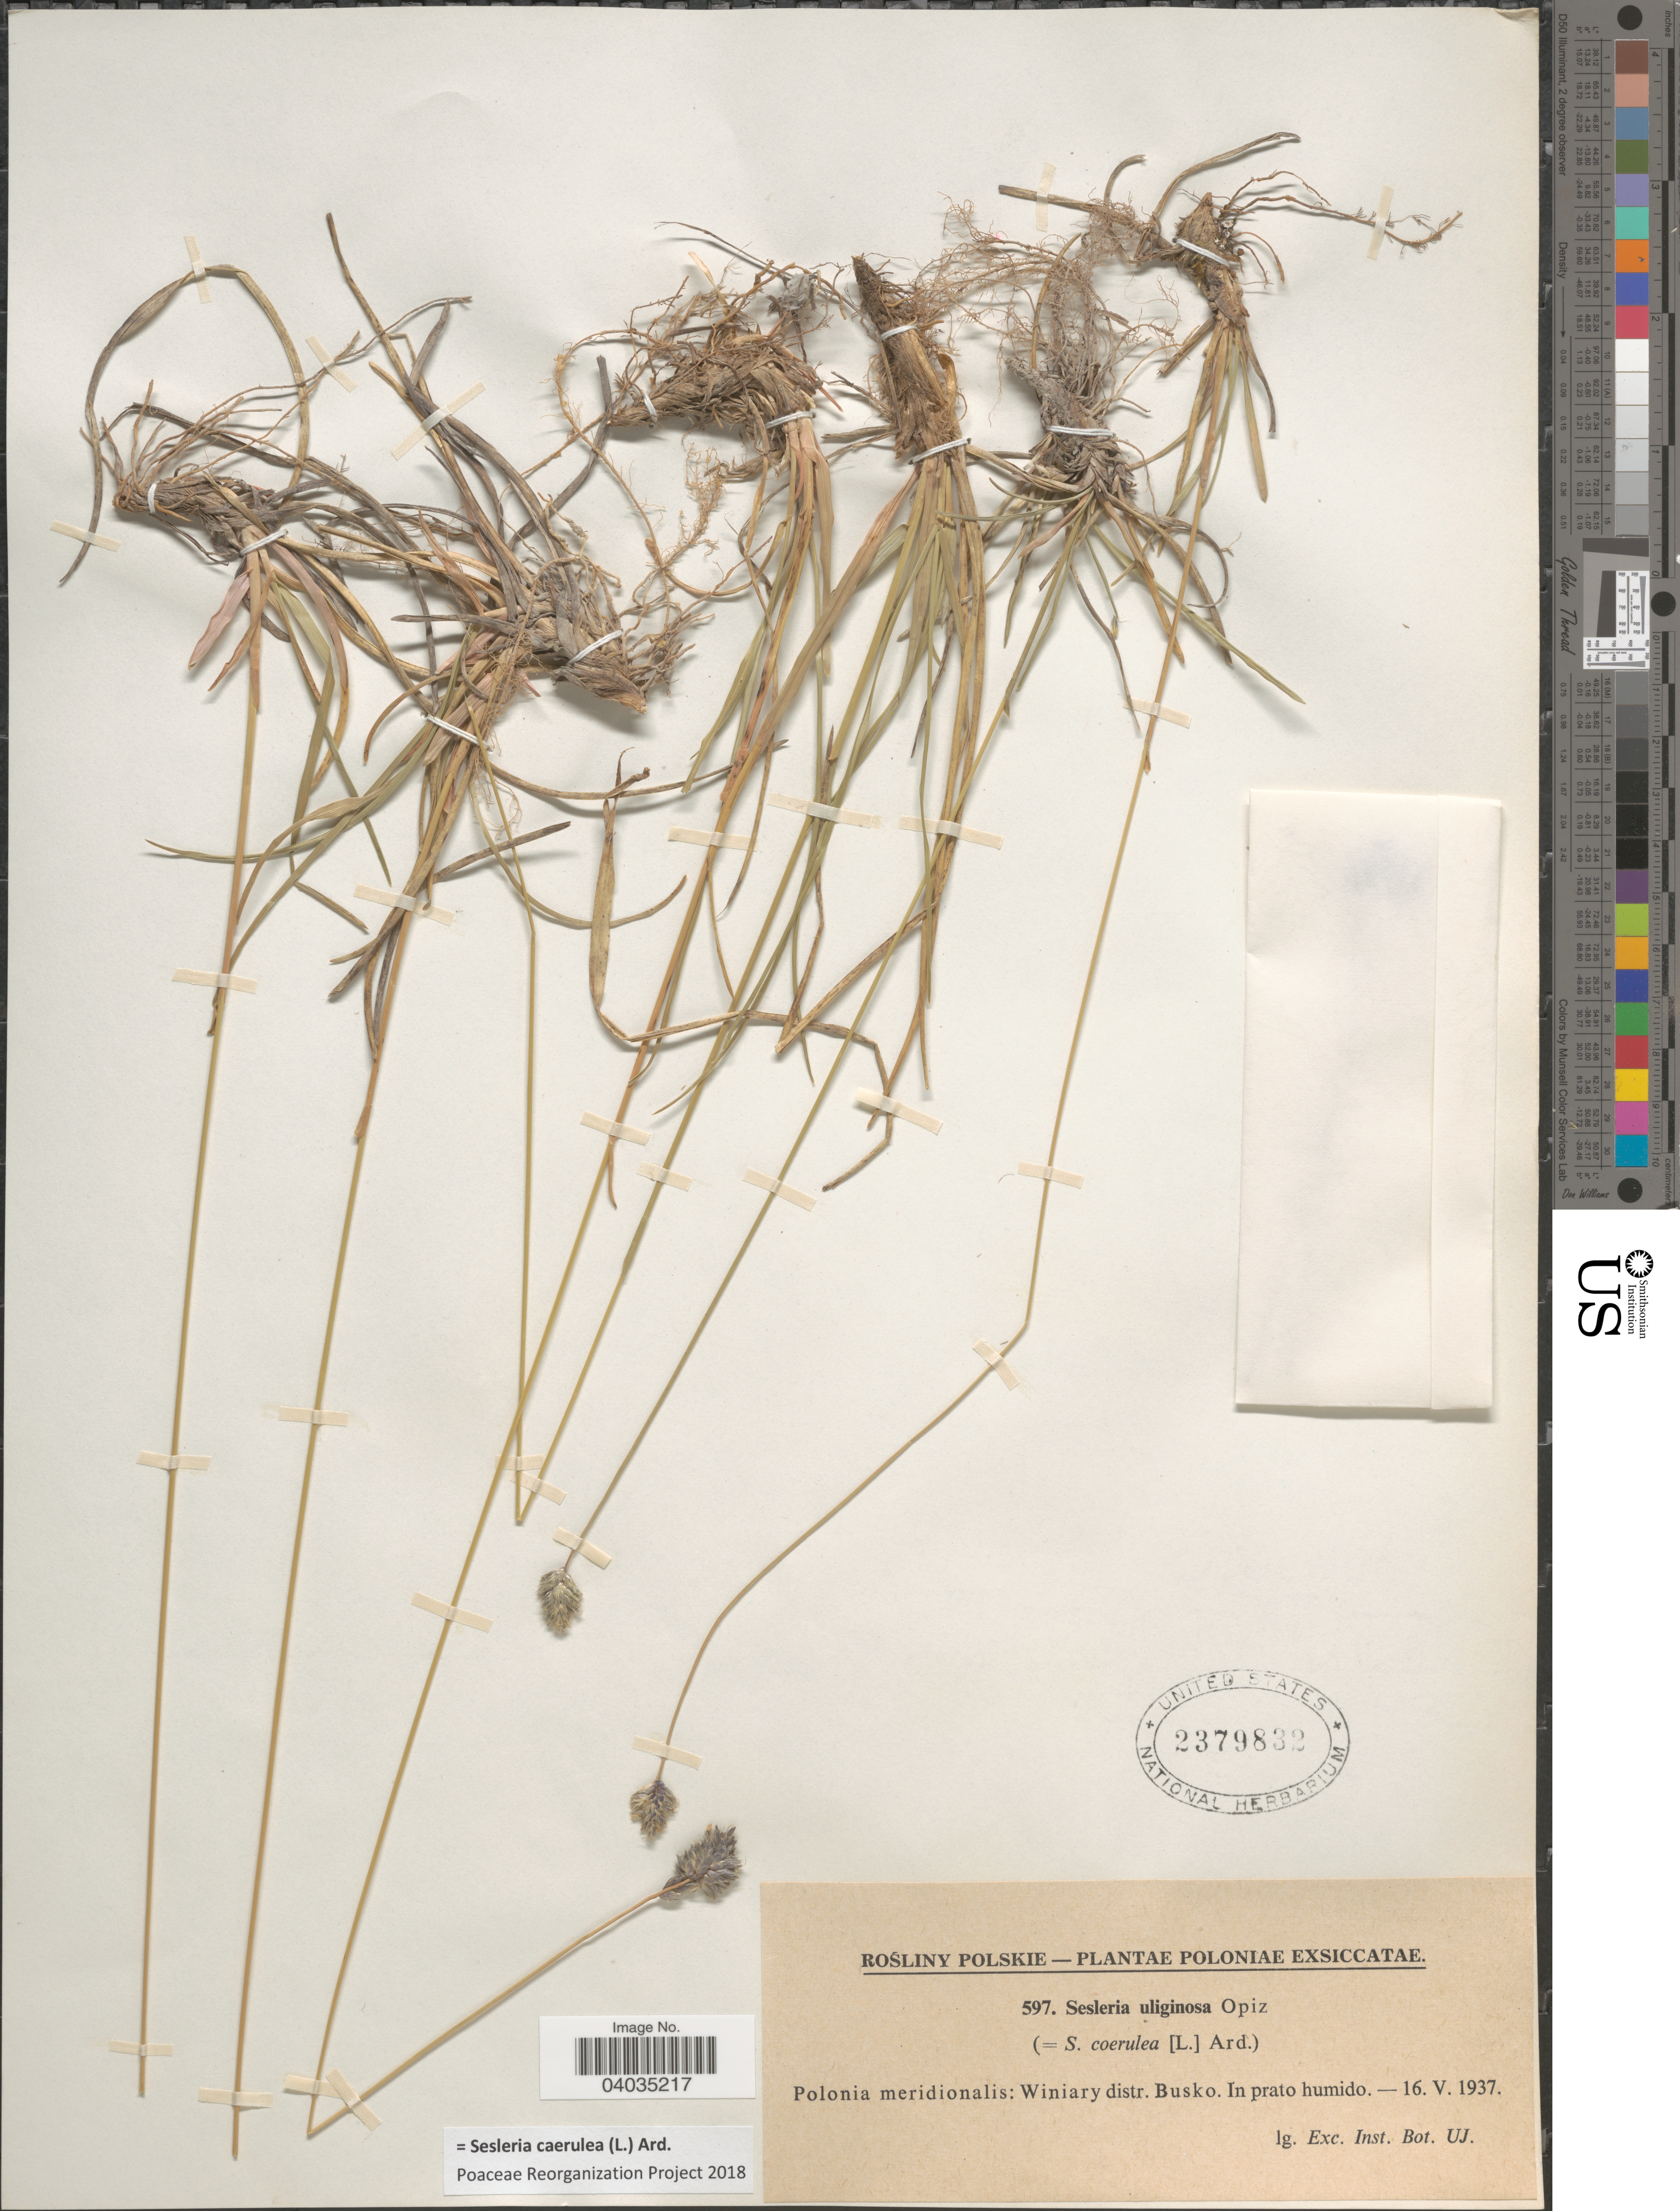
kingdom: Plantae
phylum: Tracheophyta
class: Liliopsida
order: Poales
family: Poaceae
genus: Sesleria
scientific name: Sesleria caerulea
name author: (L.) Ard.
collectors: Exc. Inst. Bot. U. J.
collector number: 597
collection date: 1937-05-16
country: Poland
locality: Poloniae. Polonia meridionalis; Winiary distr. Busko. In prato humido.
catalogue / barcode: US 2379832